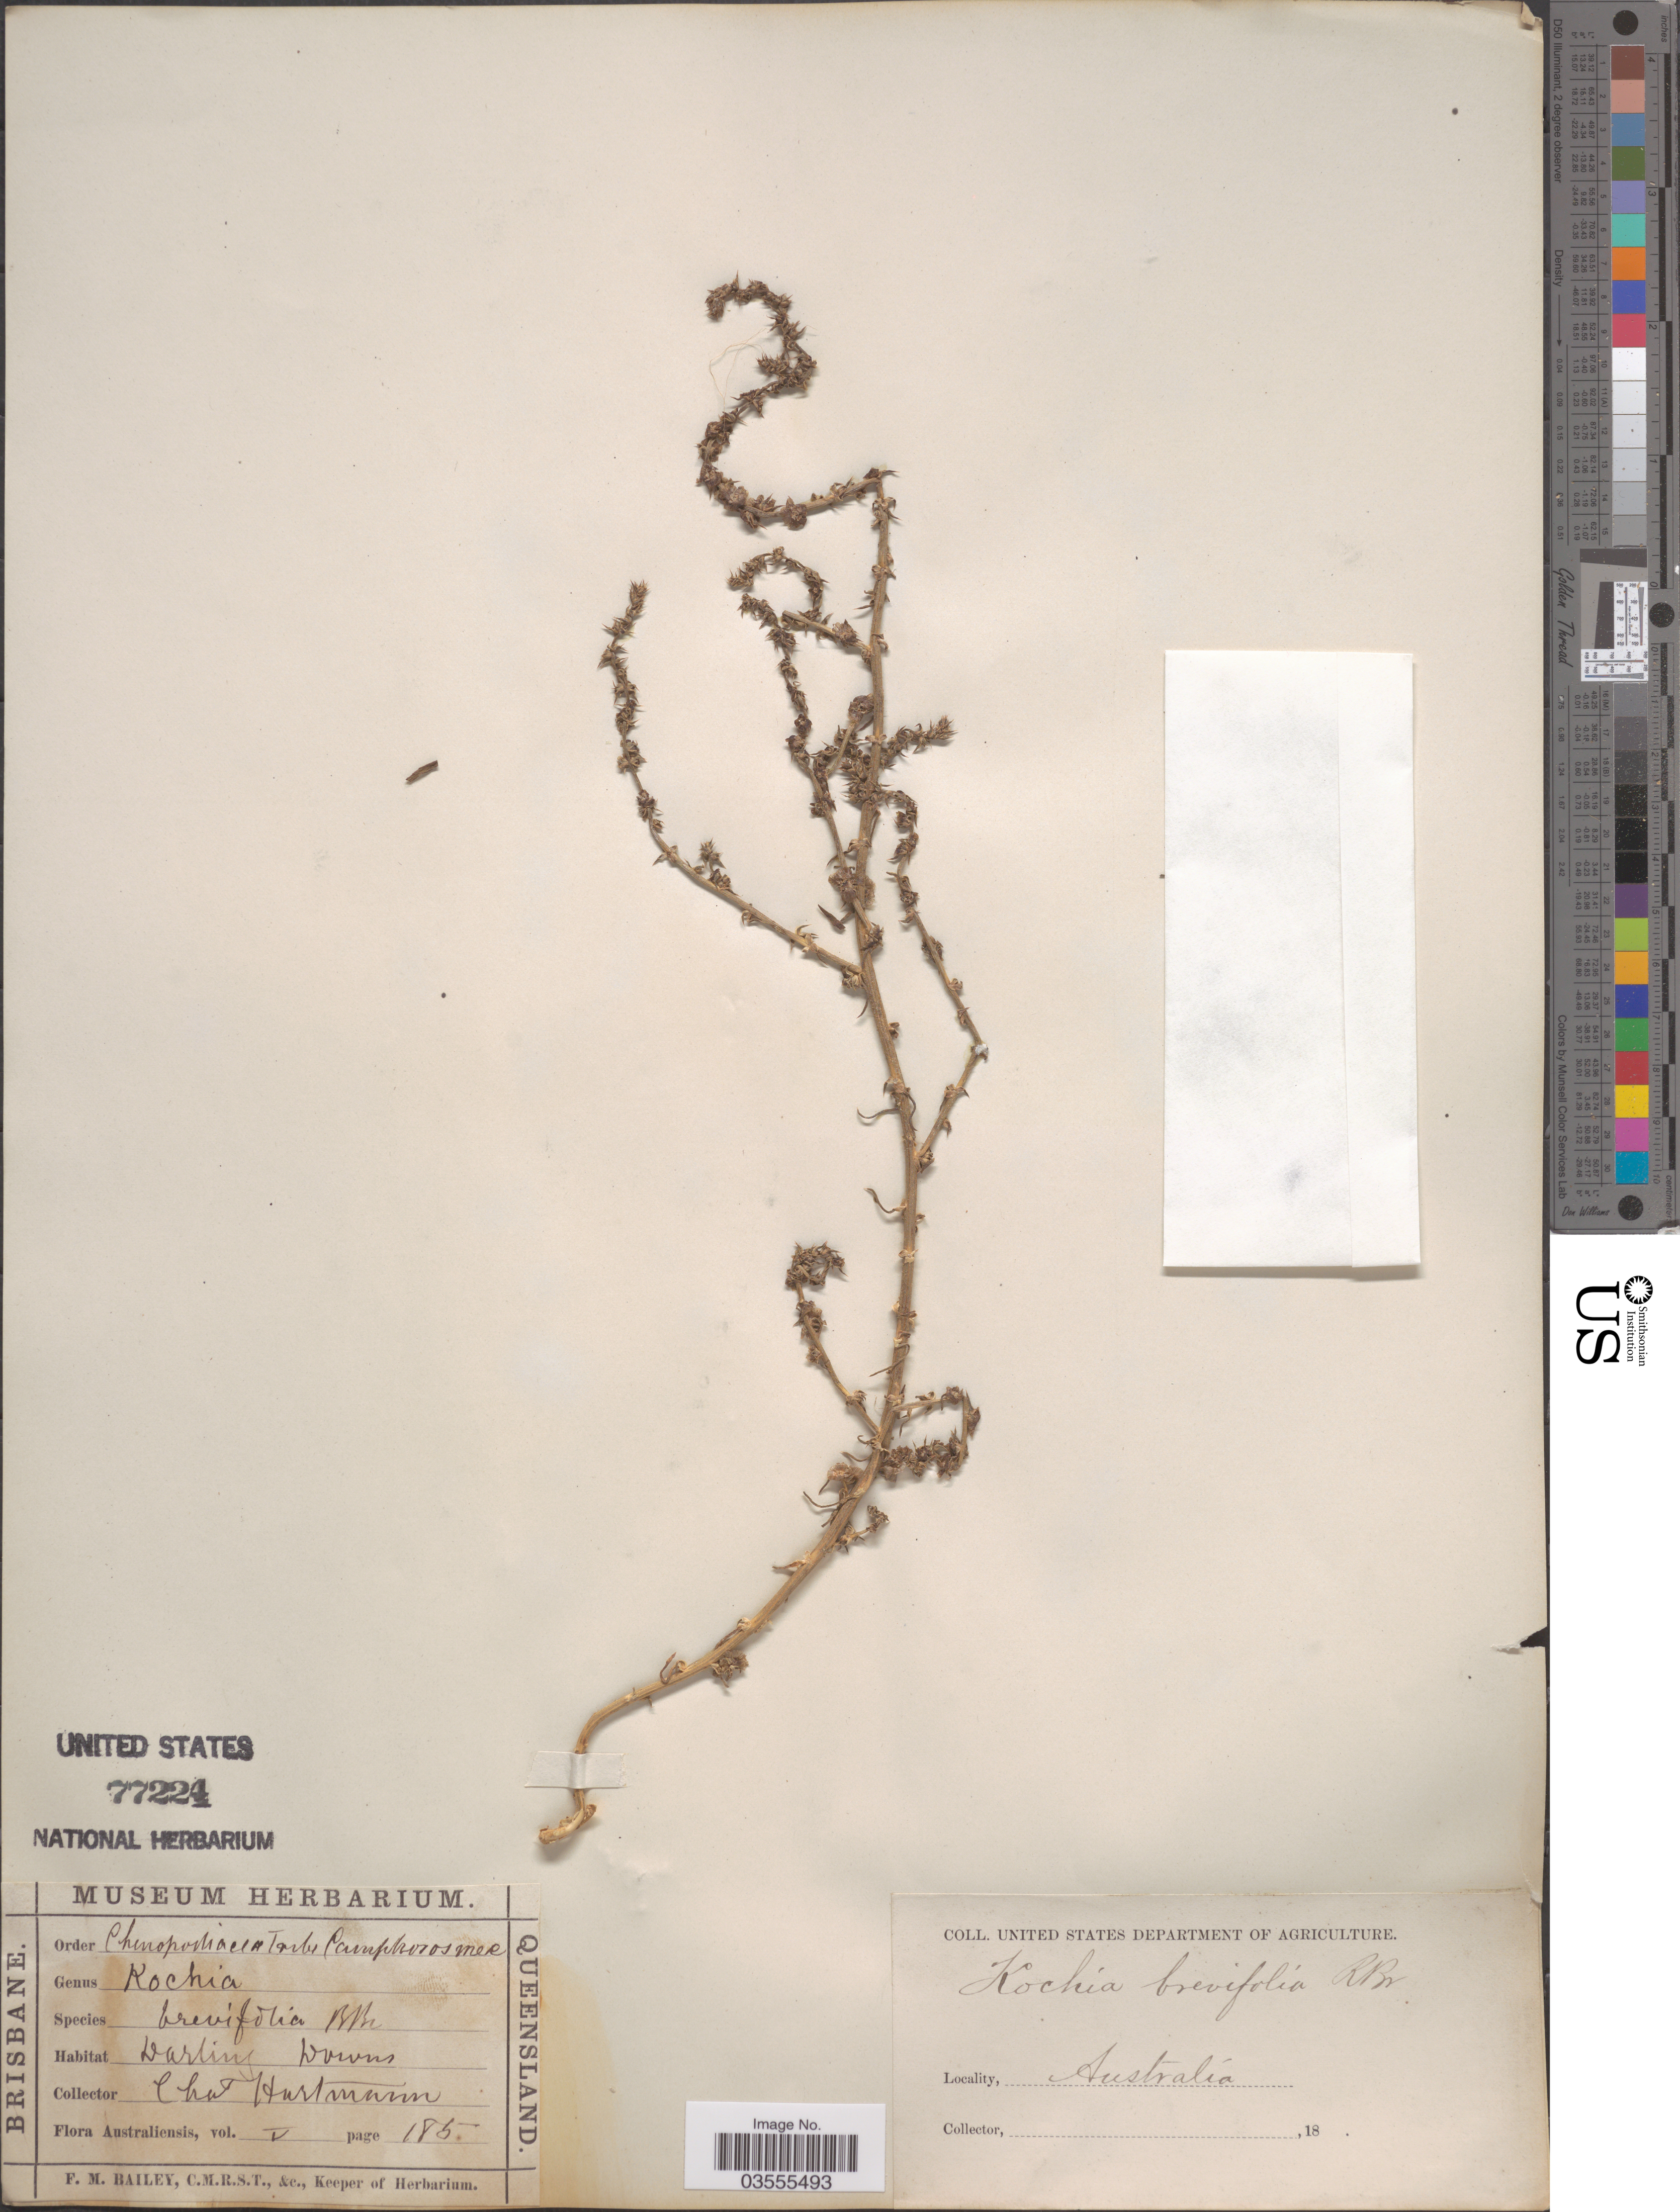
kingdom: Plantae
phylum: Tracheophyta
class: Magnoliopsida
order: Caryophyllales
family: Amaranthaceae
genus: Salsola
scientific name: Salsola australis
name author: R. Br.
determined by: Strong, Mark T., (BOT), Smithsonian Institution - National Museum of Natural History (UNITED STATES)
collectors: C. Hartmann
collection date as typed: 18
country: Australia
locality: Darling Downs.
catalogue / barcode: US 77224